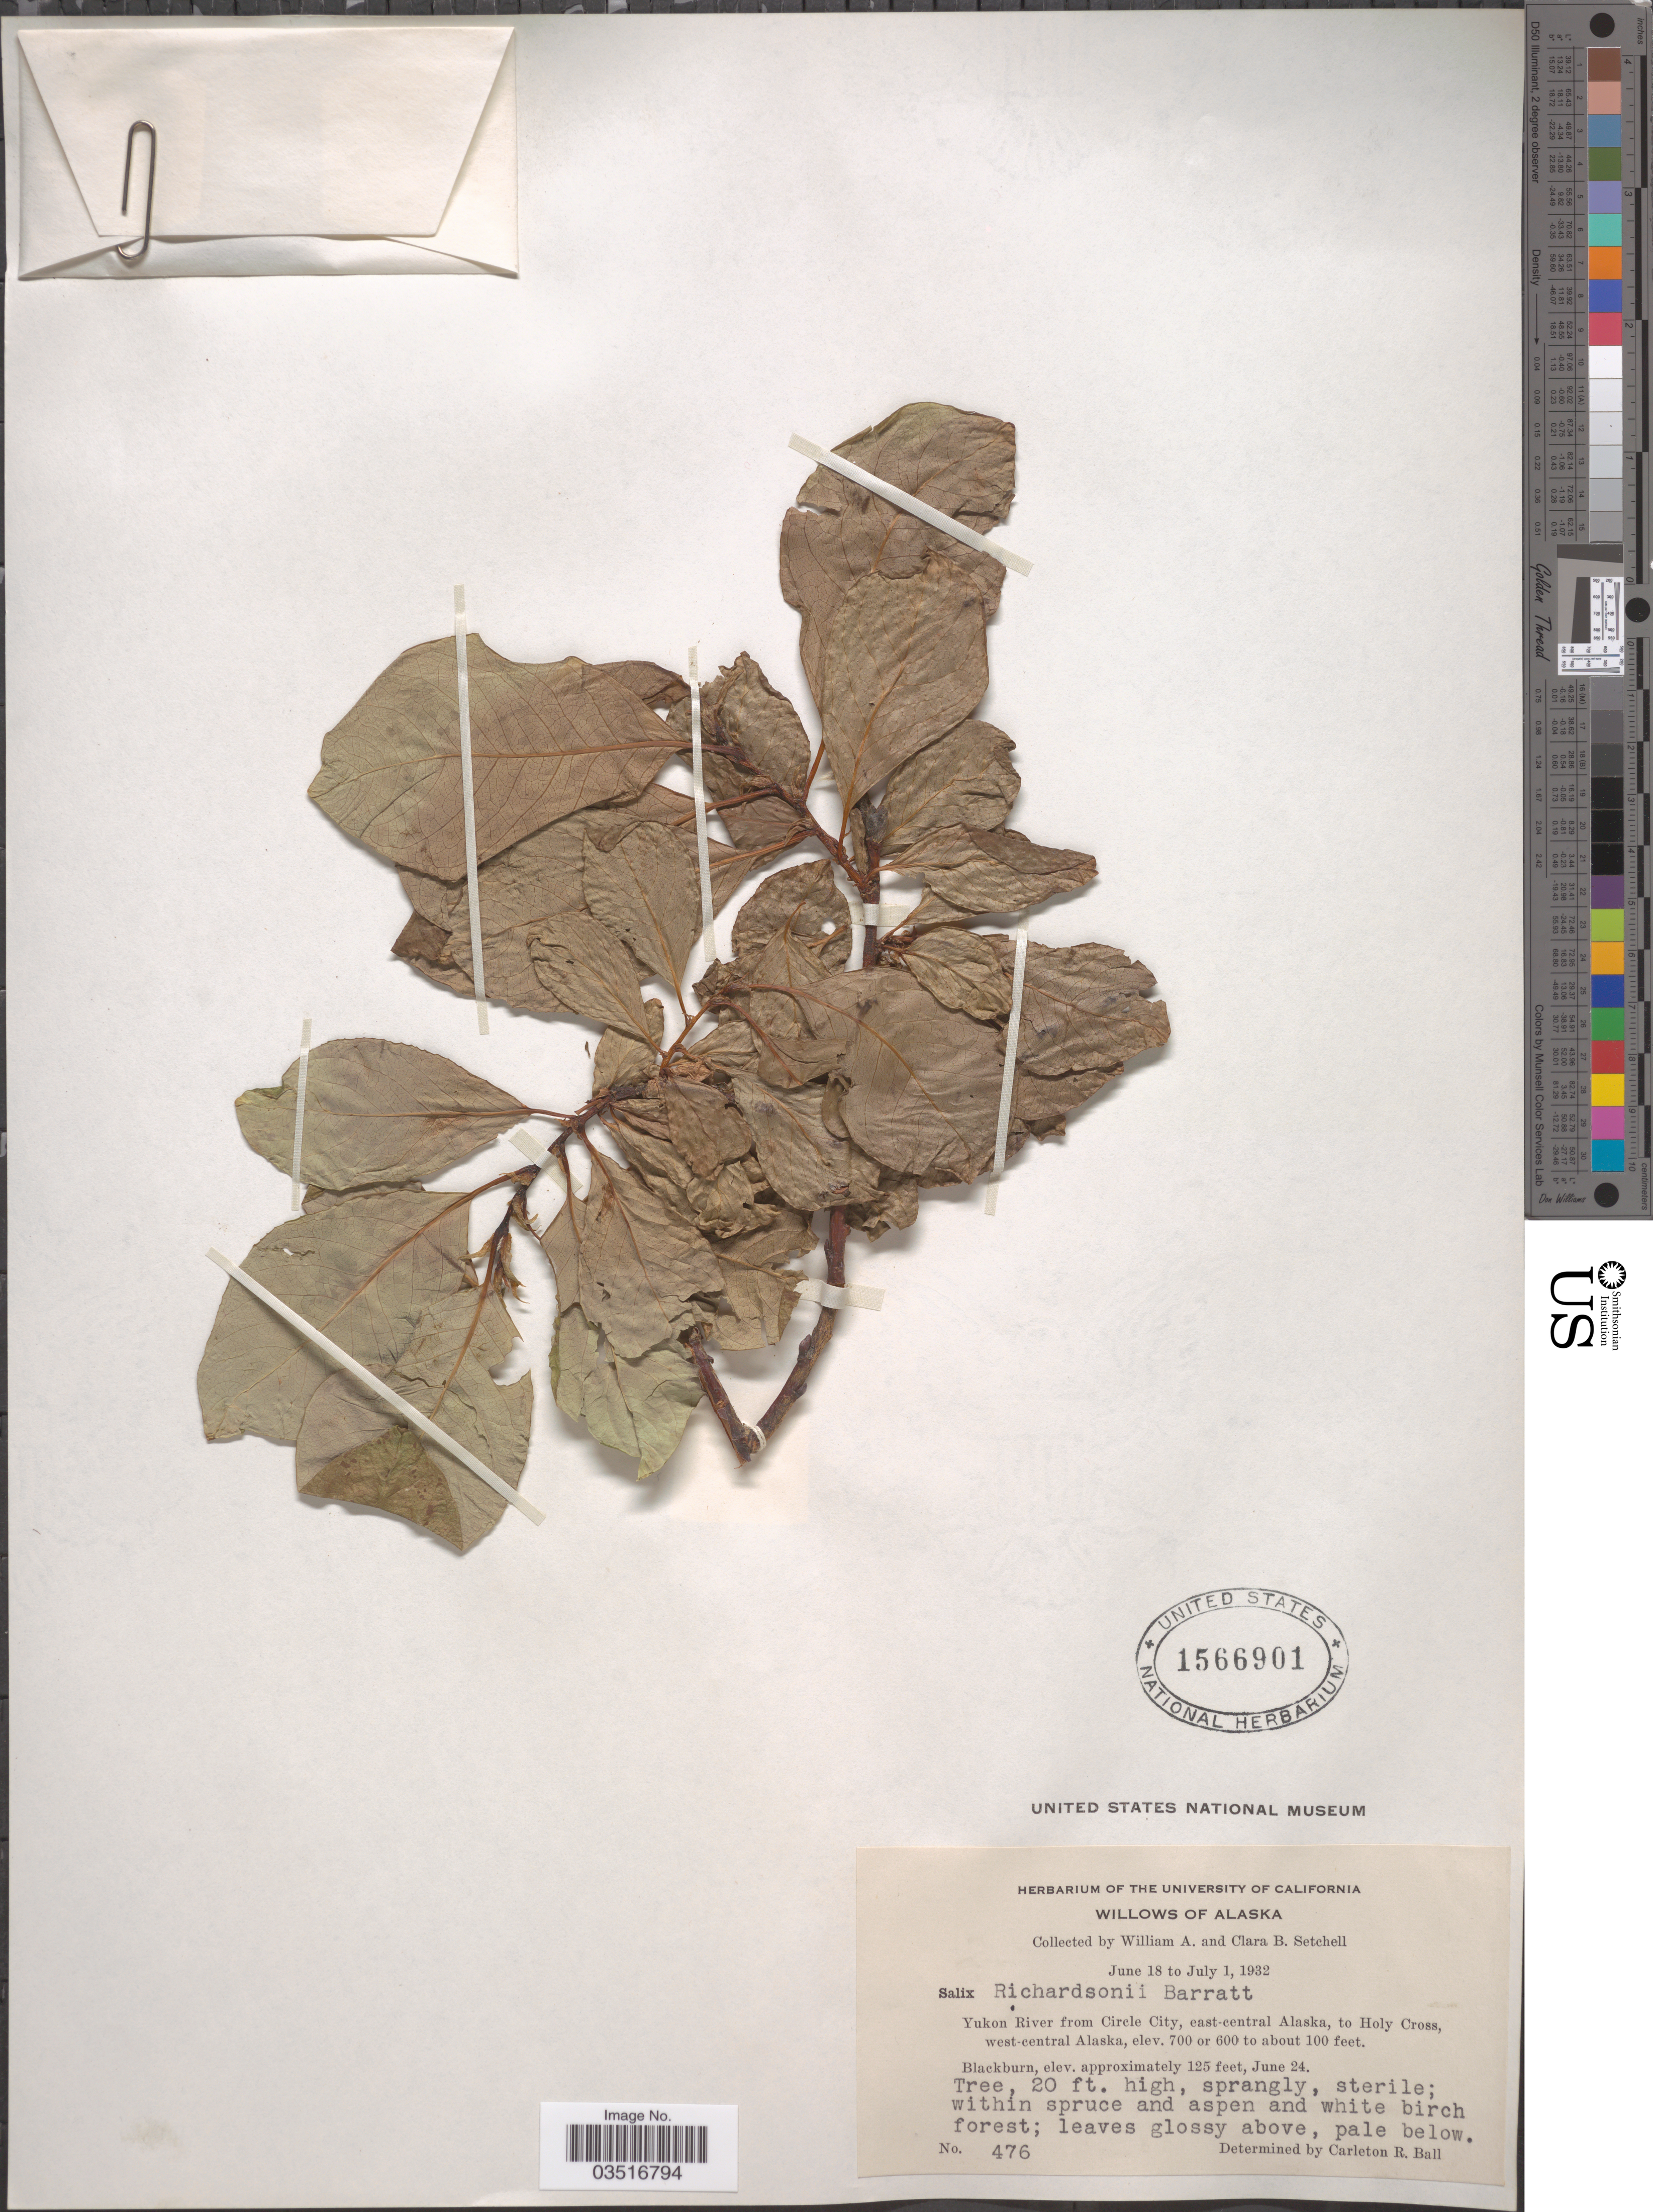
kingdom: Plantae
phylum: Tracheophyta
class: Magnoliopsida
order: Malpighiales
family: Salicaceae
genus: Salix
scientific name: Salix richardsonii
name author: Hook.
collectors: W. Setchell & C. B. Setchell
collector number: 476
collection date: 1932-06-24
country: United States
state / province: Alaska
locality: Yukon River from Circle City, east-central Alaska, to Holy Cross, west-central Alaska. Blackburn.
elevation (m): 38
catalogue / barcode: US 1566901